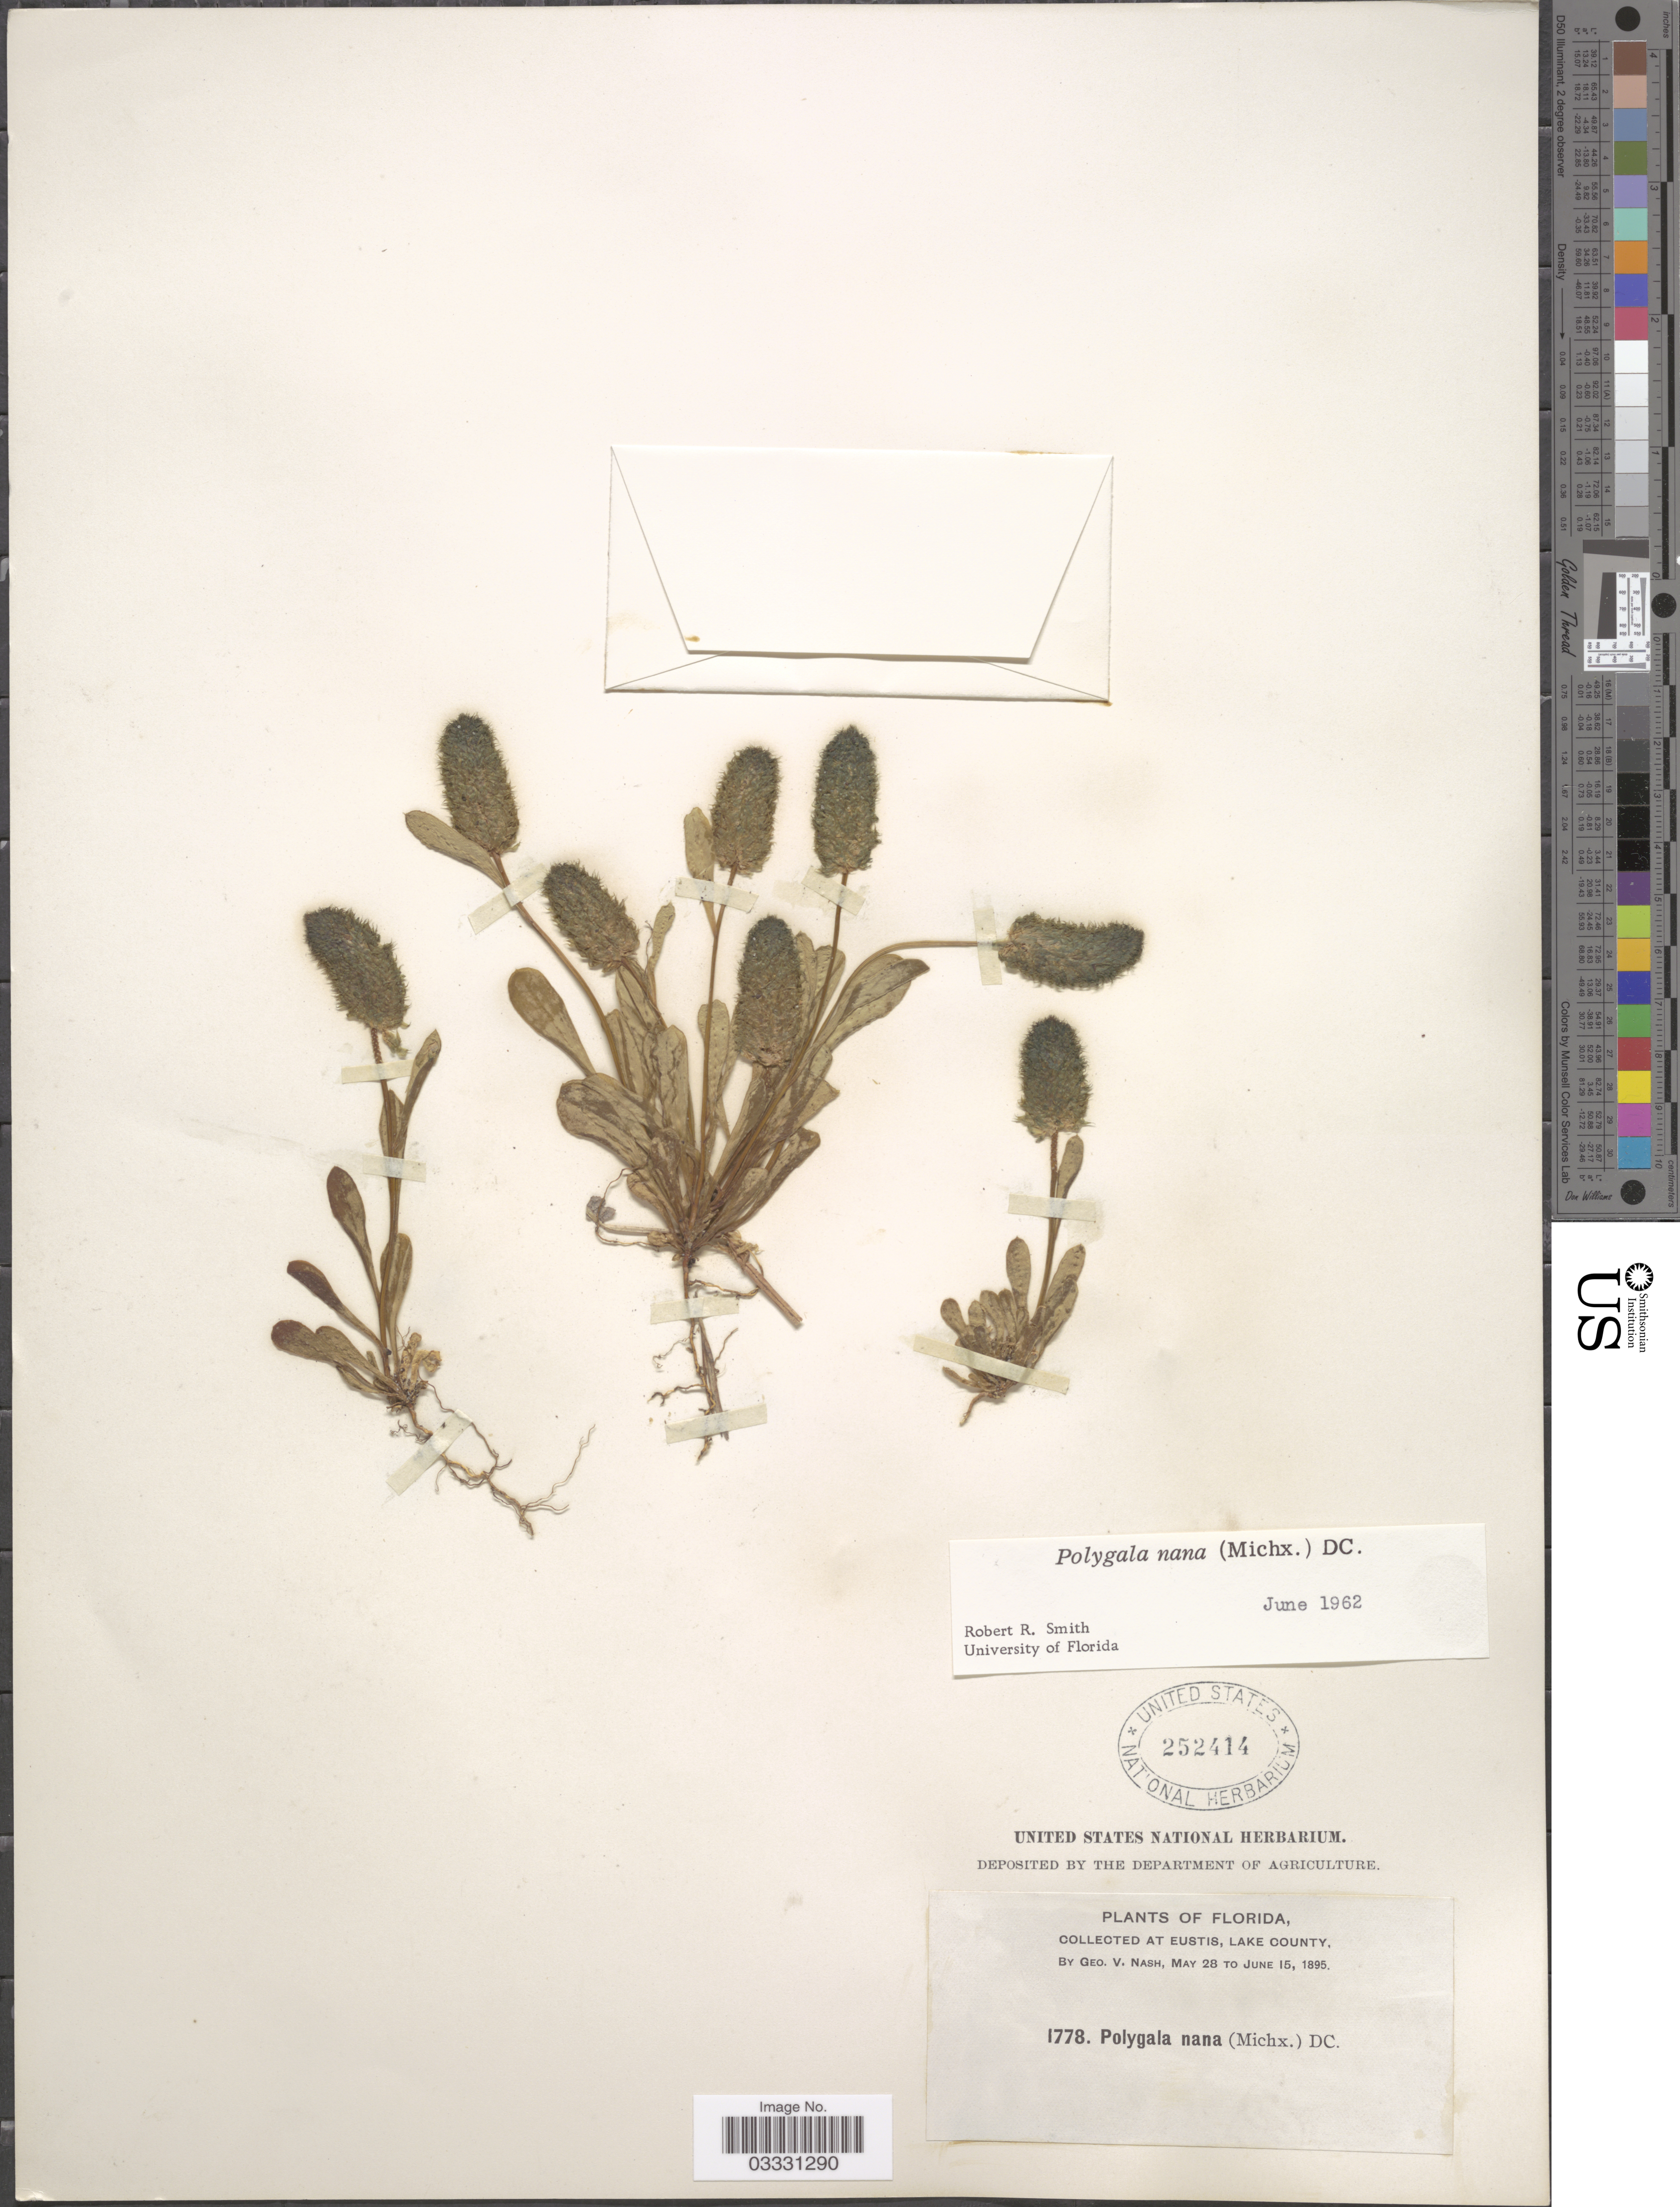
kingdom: Plantae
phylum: Tracheophyta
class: Magnoliopsida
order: Fabales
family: Polygalaceae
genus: Polygala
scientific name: Polygala nana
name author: (Michx.) DC.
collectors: G. V. Nash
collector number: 1778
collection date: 1895-05-28/1895-06-15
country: United States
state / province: Florida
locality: At Eustis, Lake County.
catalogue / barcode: US 252414